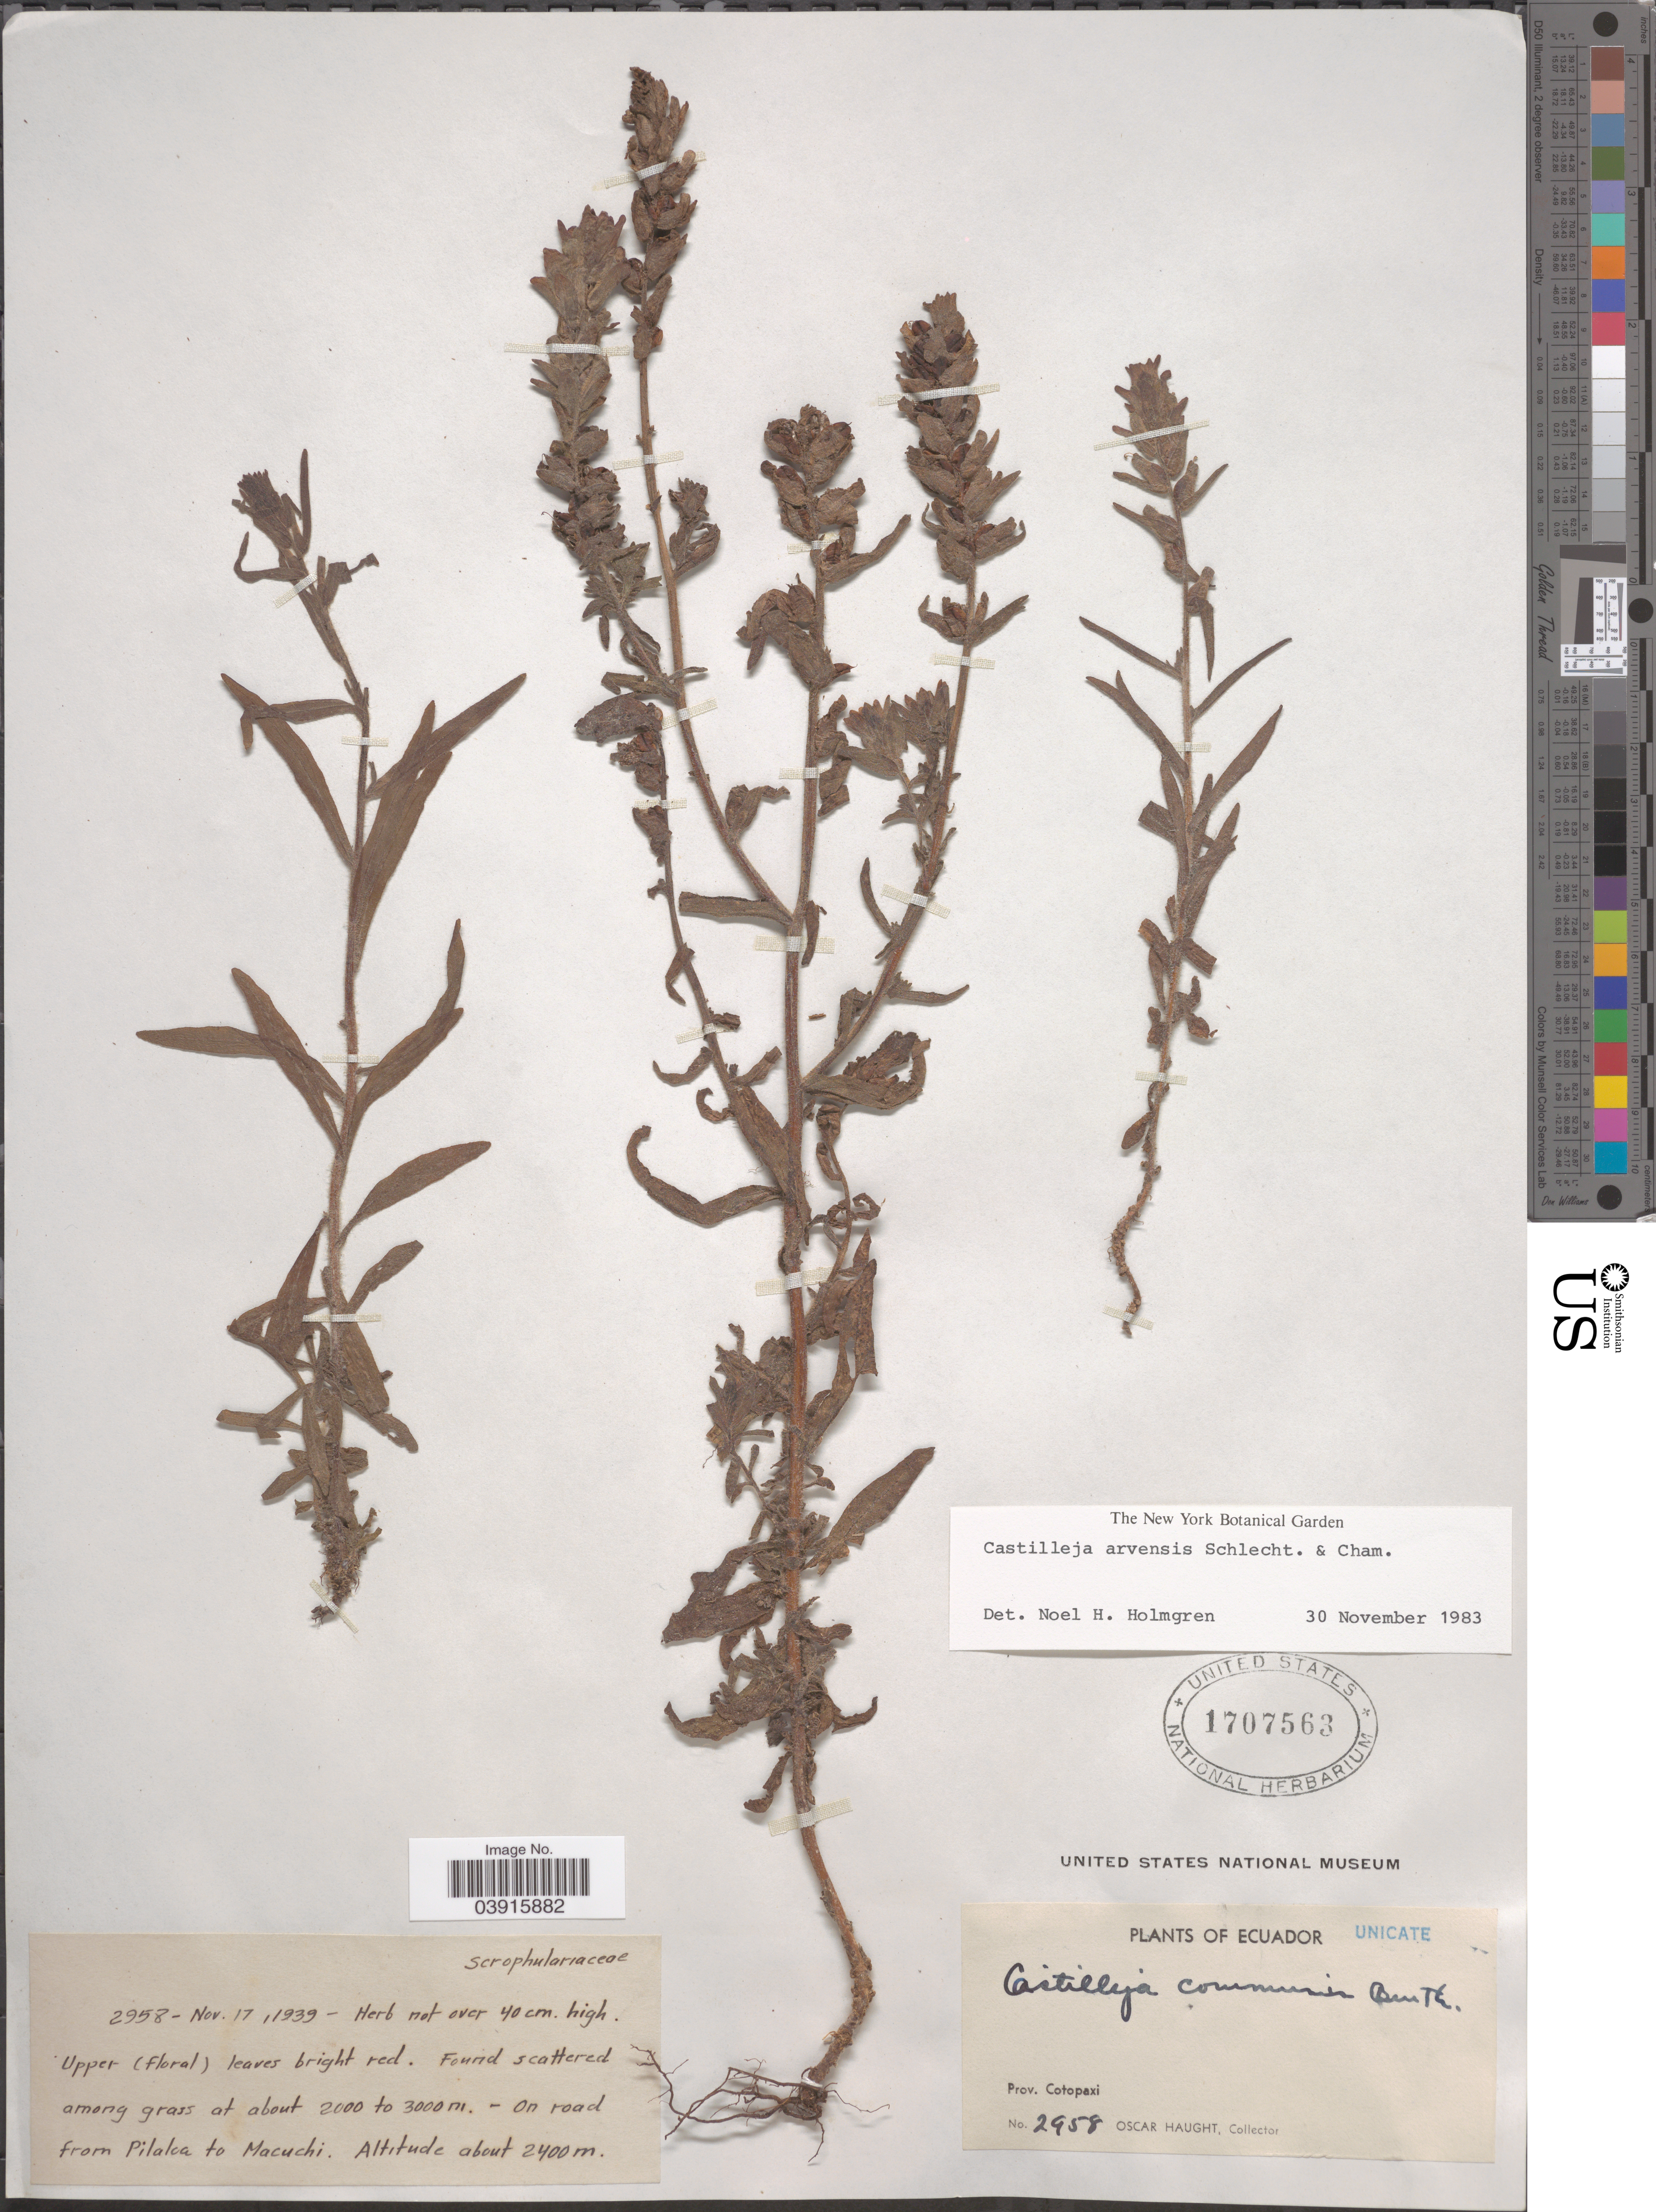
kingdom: Plantae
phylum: Tracheophyta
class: Magnoliopsida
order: Lamiales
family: Orobanchaceae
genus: Castilleja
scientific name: Castilleja arvensis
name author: Schltdl. & Cham.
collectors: O. L. Haught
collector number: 2958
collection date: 1939-11-17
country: Ecuador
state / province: Cotopaxi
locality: On road from Pilaloa to Macuchi.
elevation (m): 2000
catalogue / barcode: US 1707563